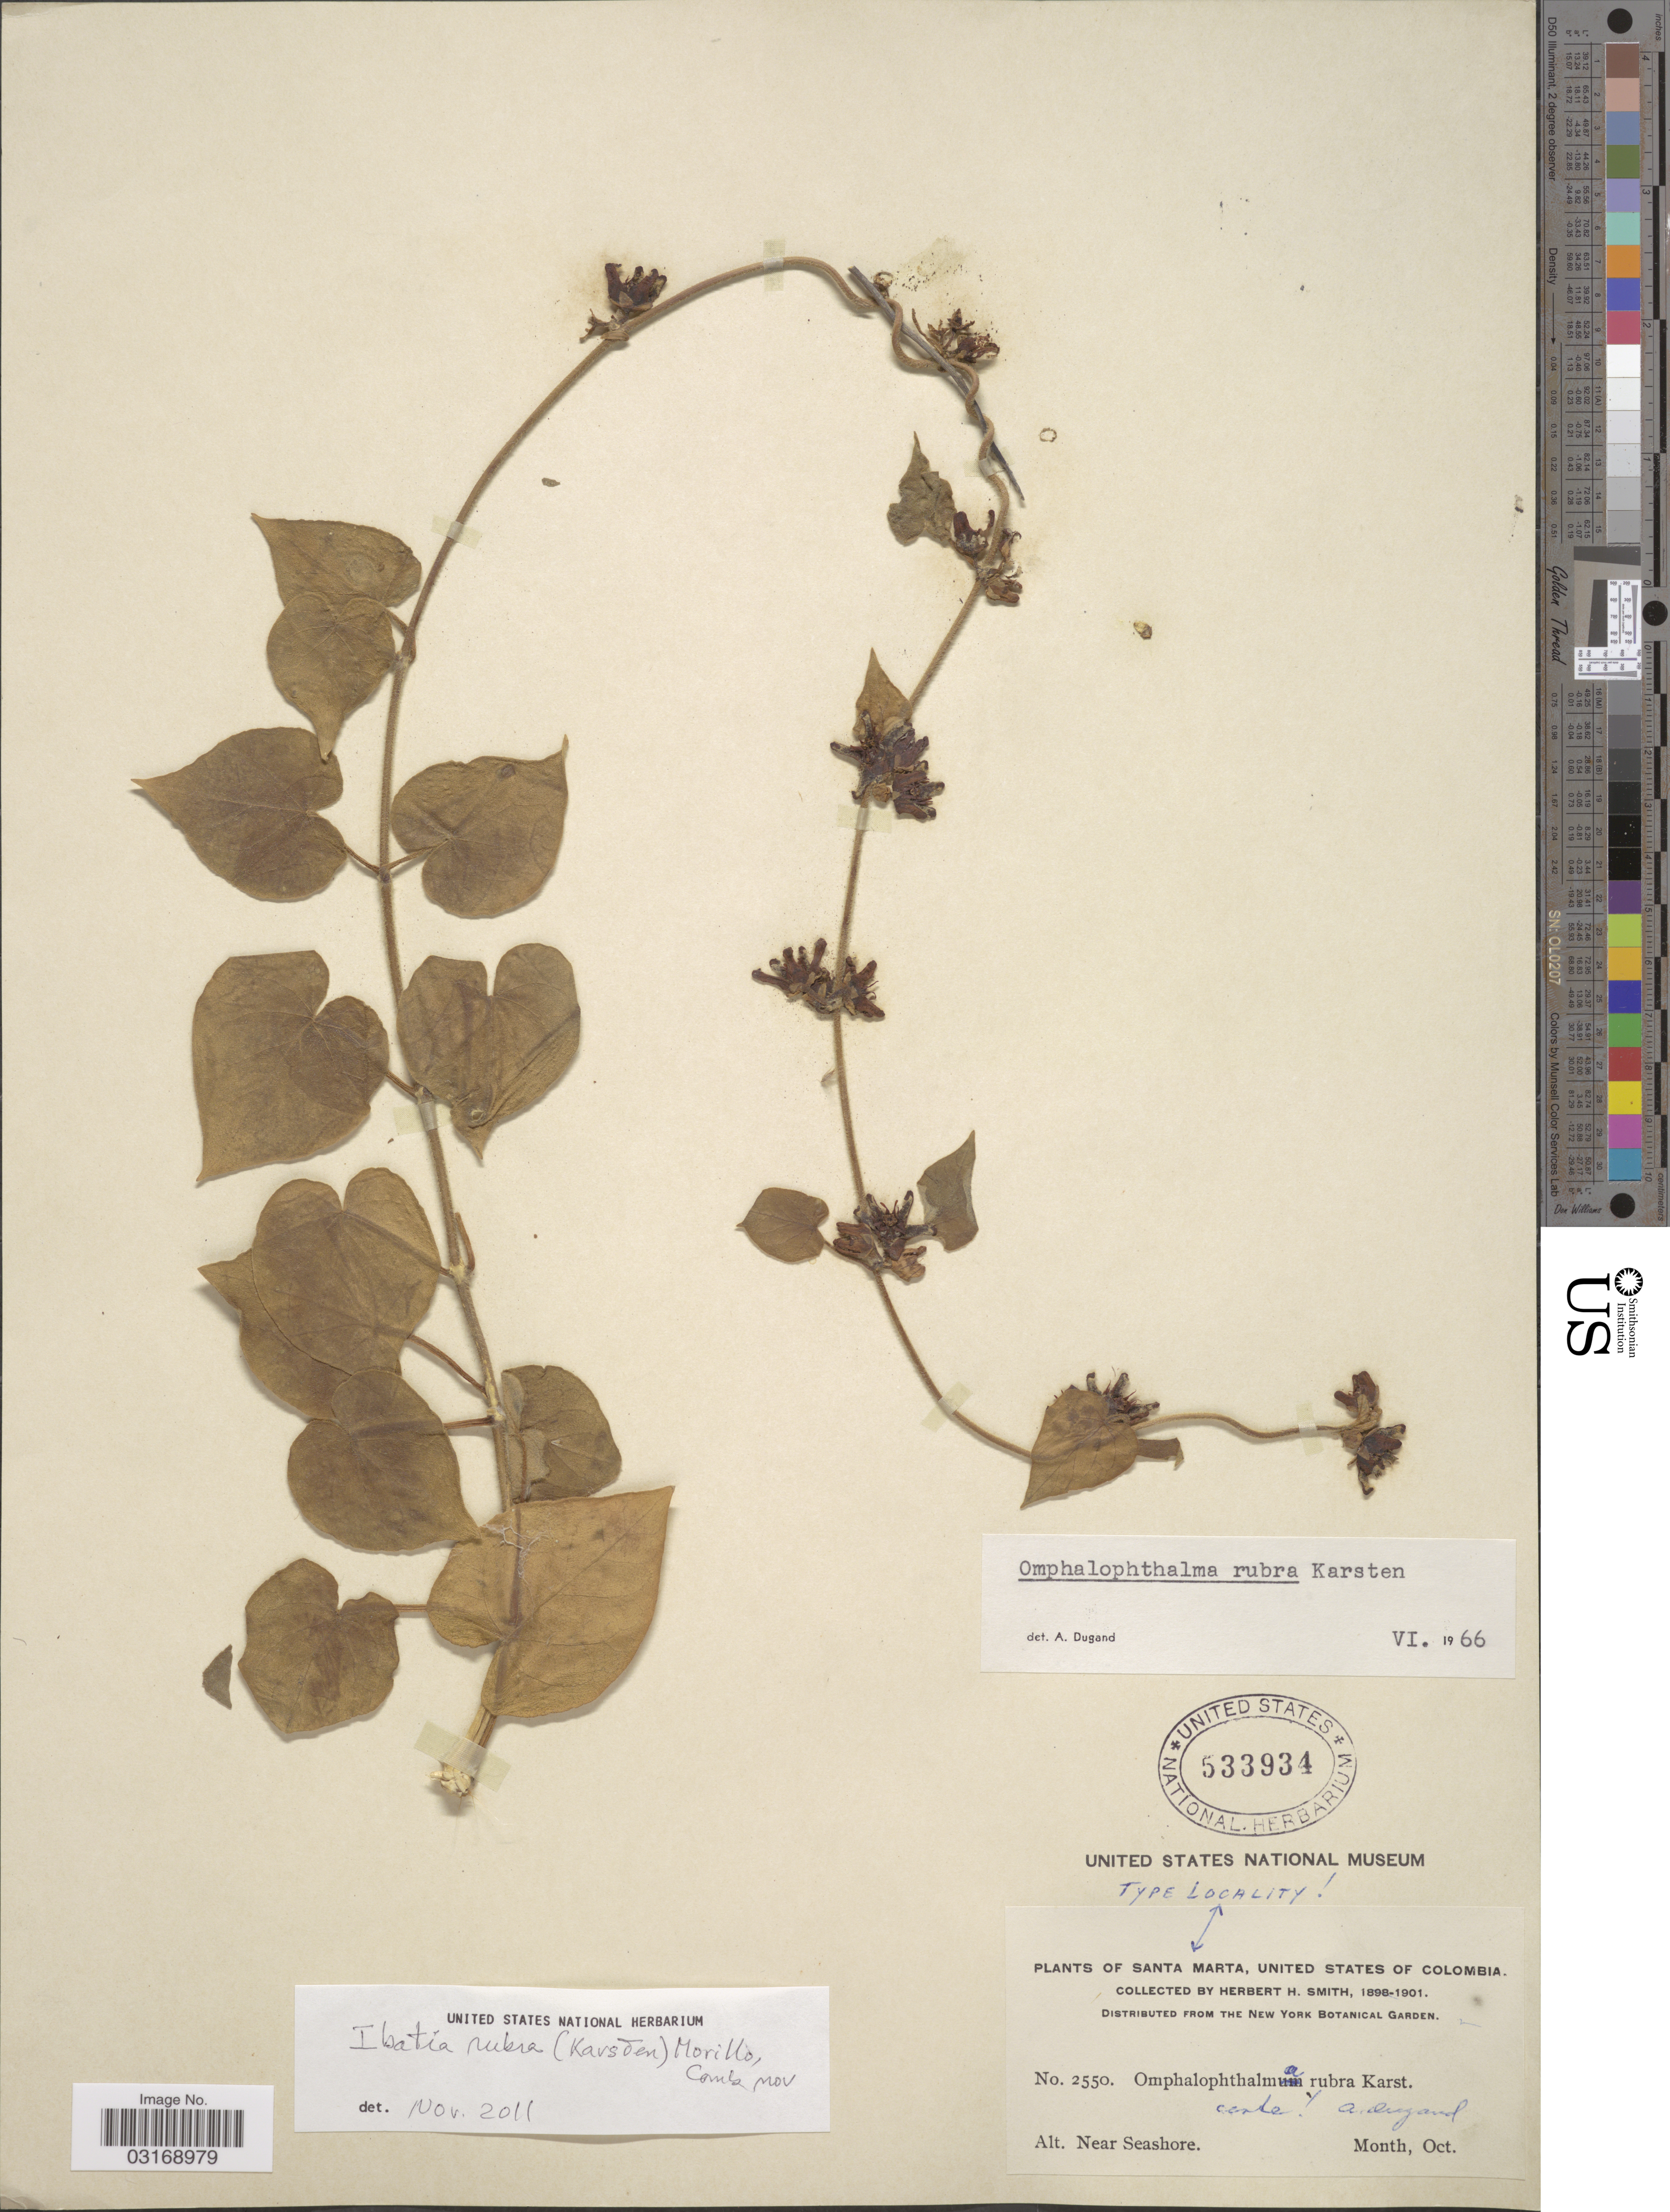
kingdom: Plantae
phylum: Tracheophyta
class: Magnoliopsida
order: Gentianales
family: Apocynaceae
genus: Ibatia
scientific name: Ibatia rubra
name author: (H. Karst.) Morillo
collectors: Herbert H. Smith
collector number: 2550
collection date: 1898-10/1901-10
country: Colombia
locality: Santa Marta, United States of Colombia.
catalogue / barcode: US 533934